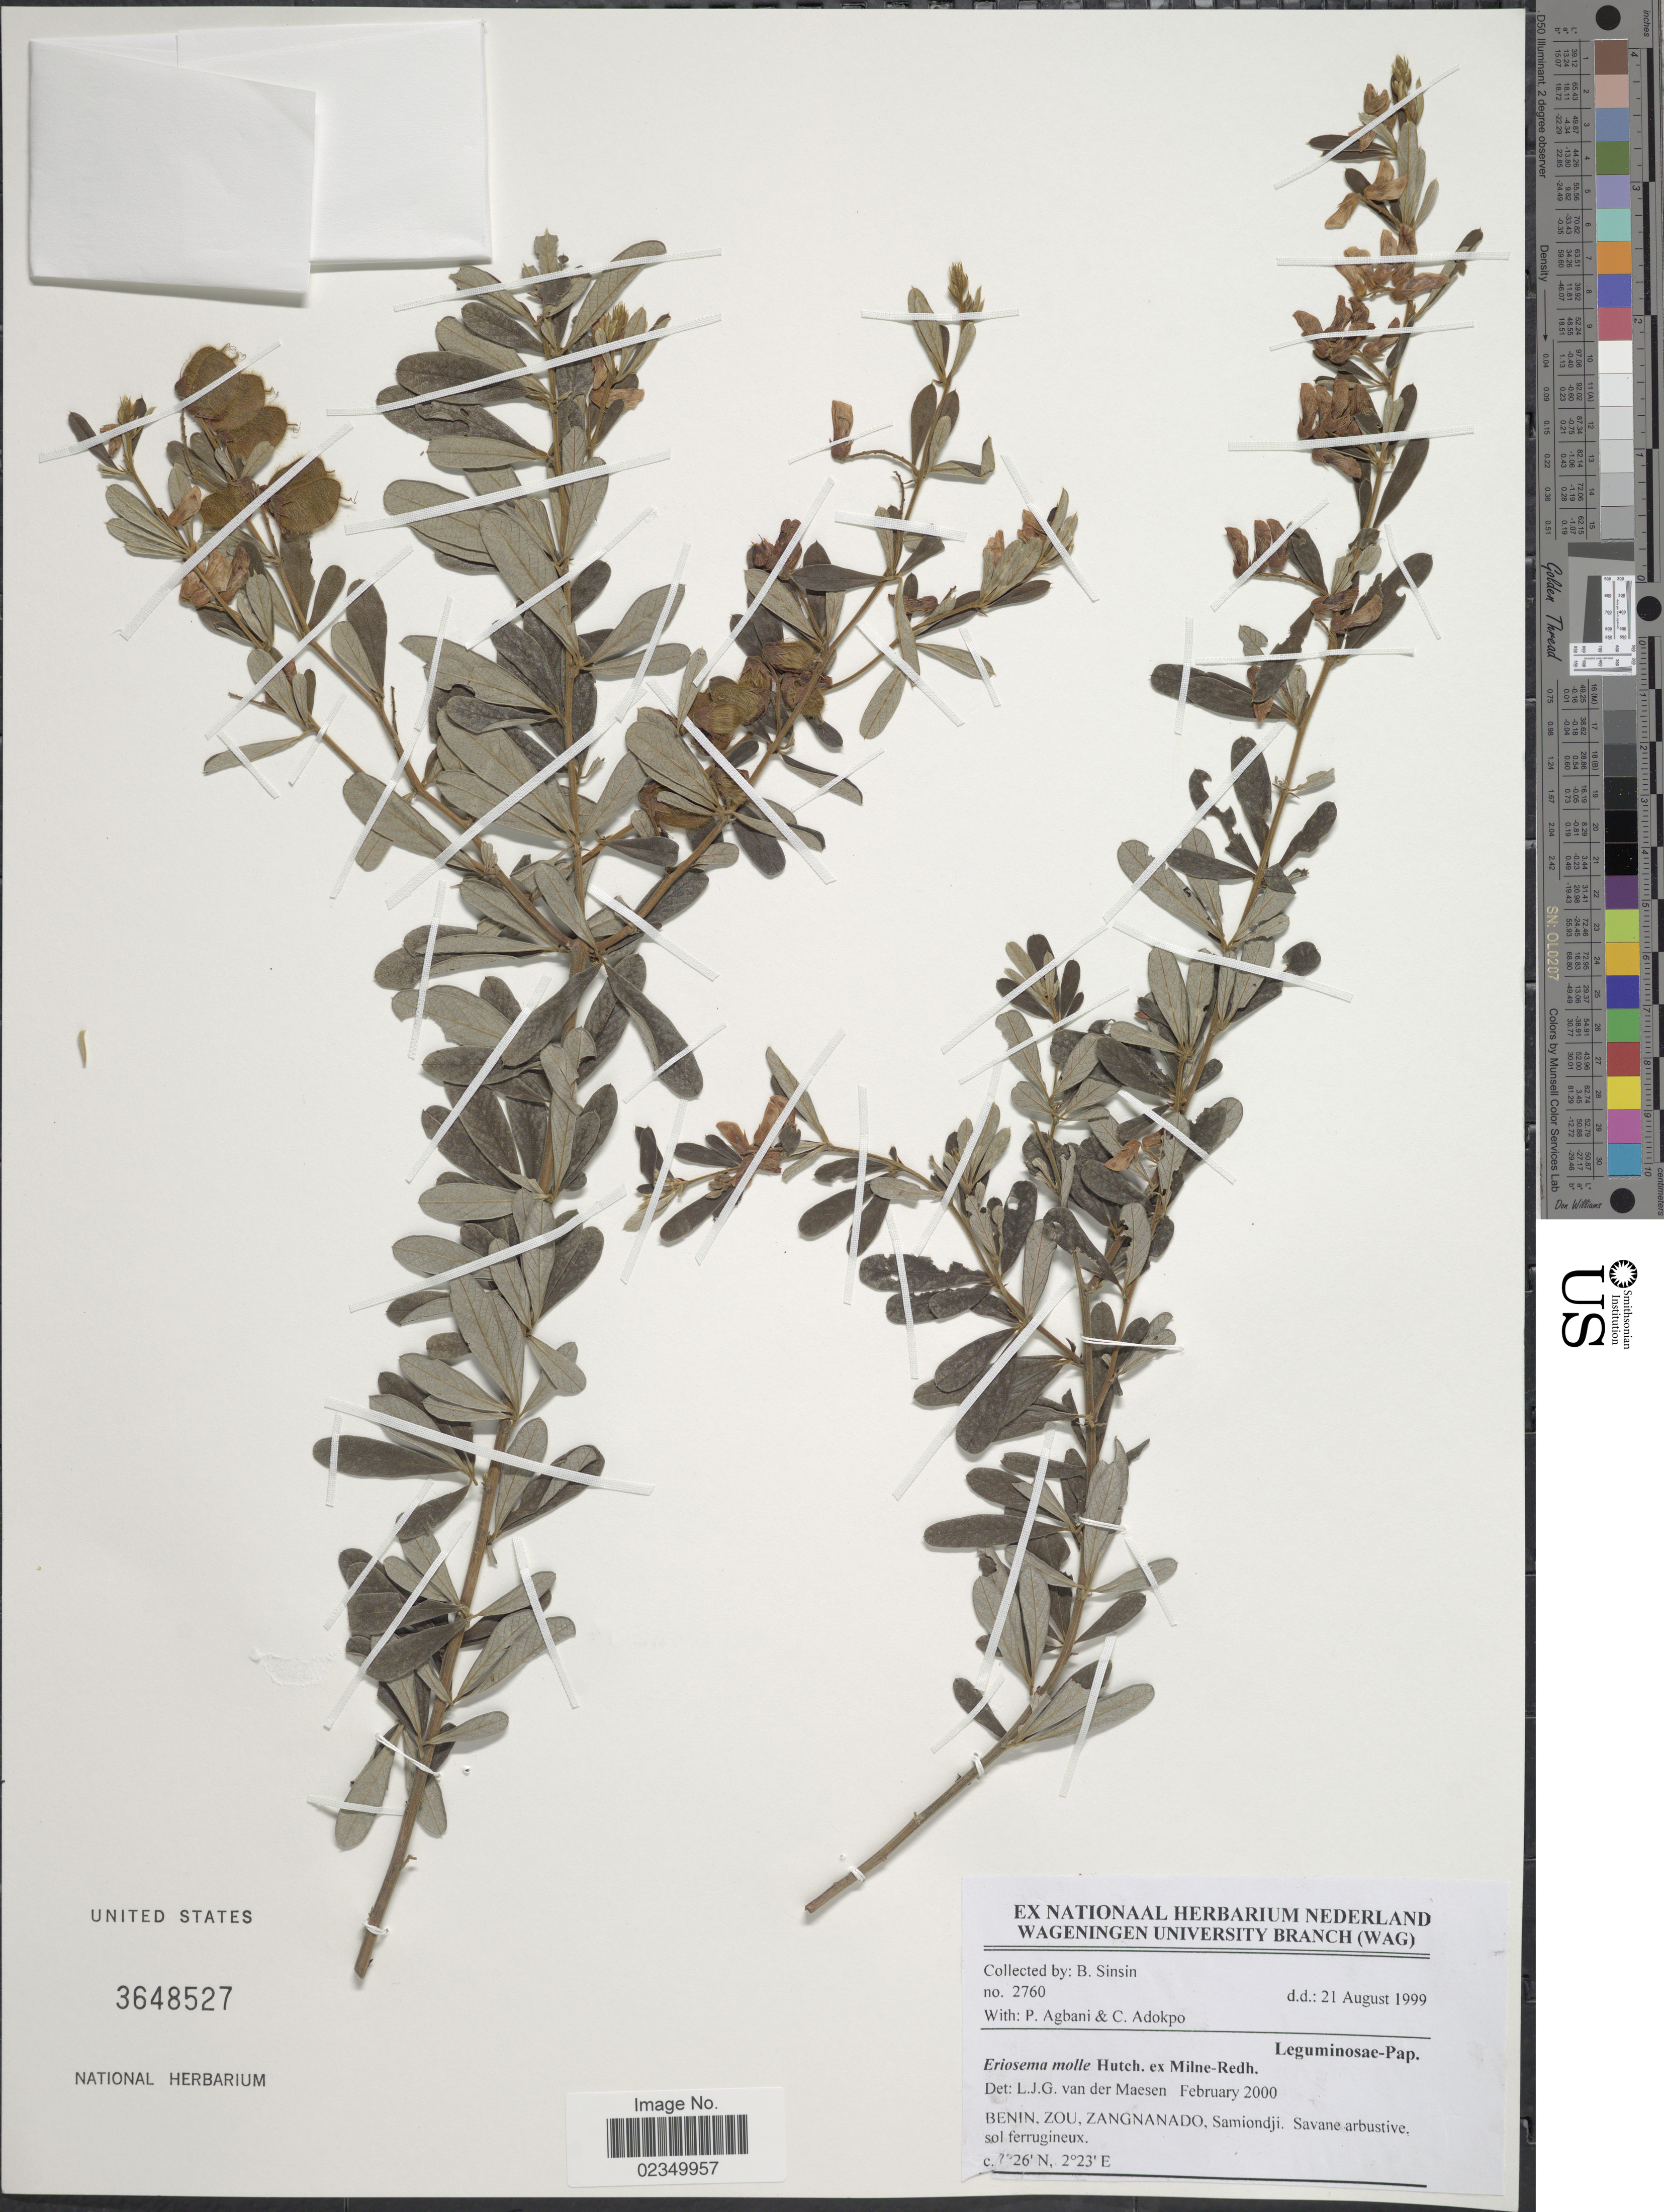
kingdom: Plantae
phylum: Tracheophyta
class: Magnoliopsida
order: Fabales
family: Fabaceae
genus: Eriosema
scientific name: Eriosema molle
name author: Hutch. ex Milne-Redh.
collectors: B. Sinsin, P. Agbani & C. Adokpo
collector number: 2760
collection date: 1999-08-21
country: Benin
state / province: Zou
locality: Benin, Zou, Zangnanado, Samiondji, Savane arbustive sol ferrugineux.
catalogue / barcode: US 3648527